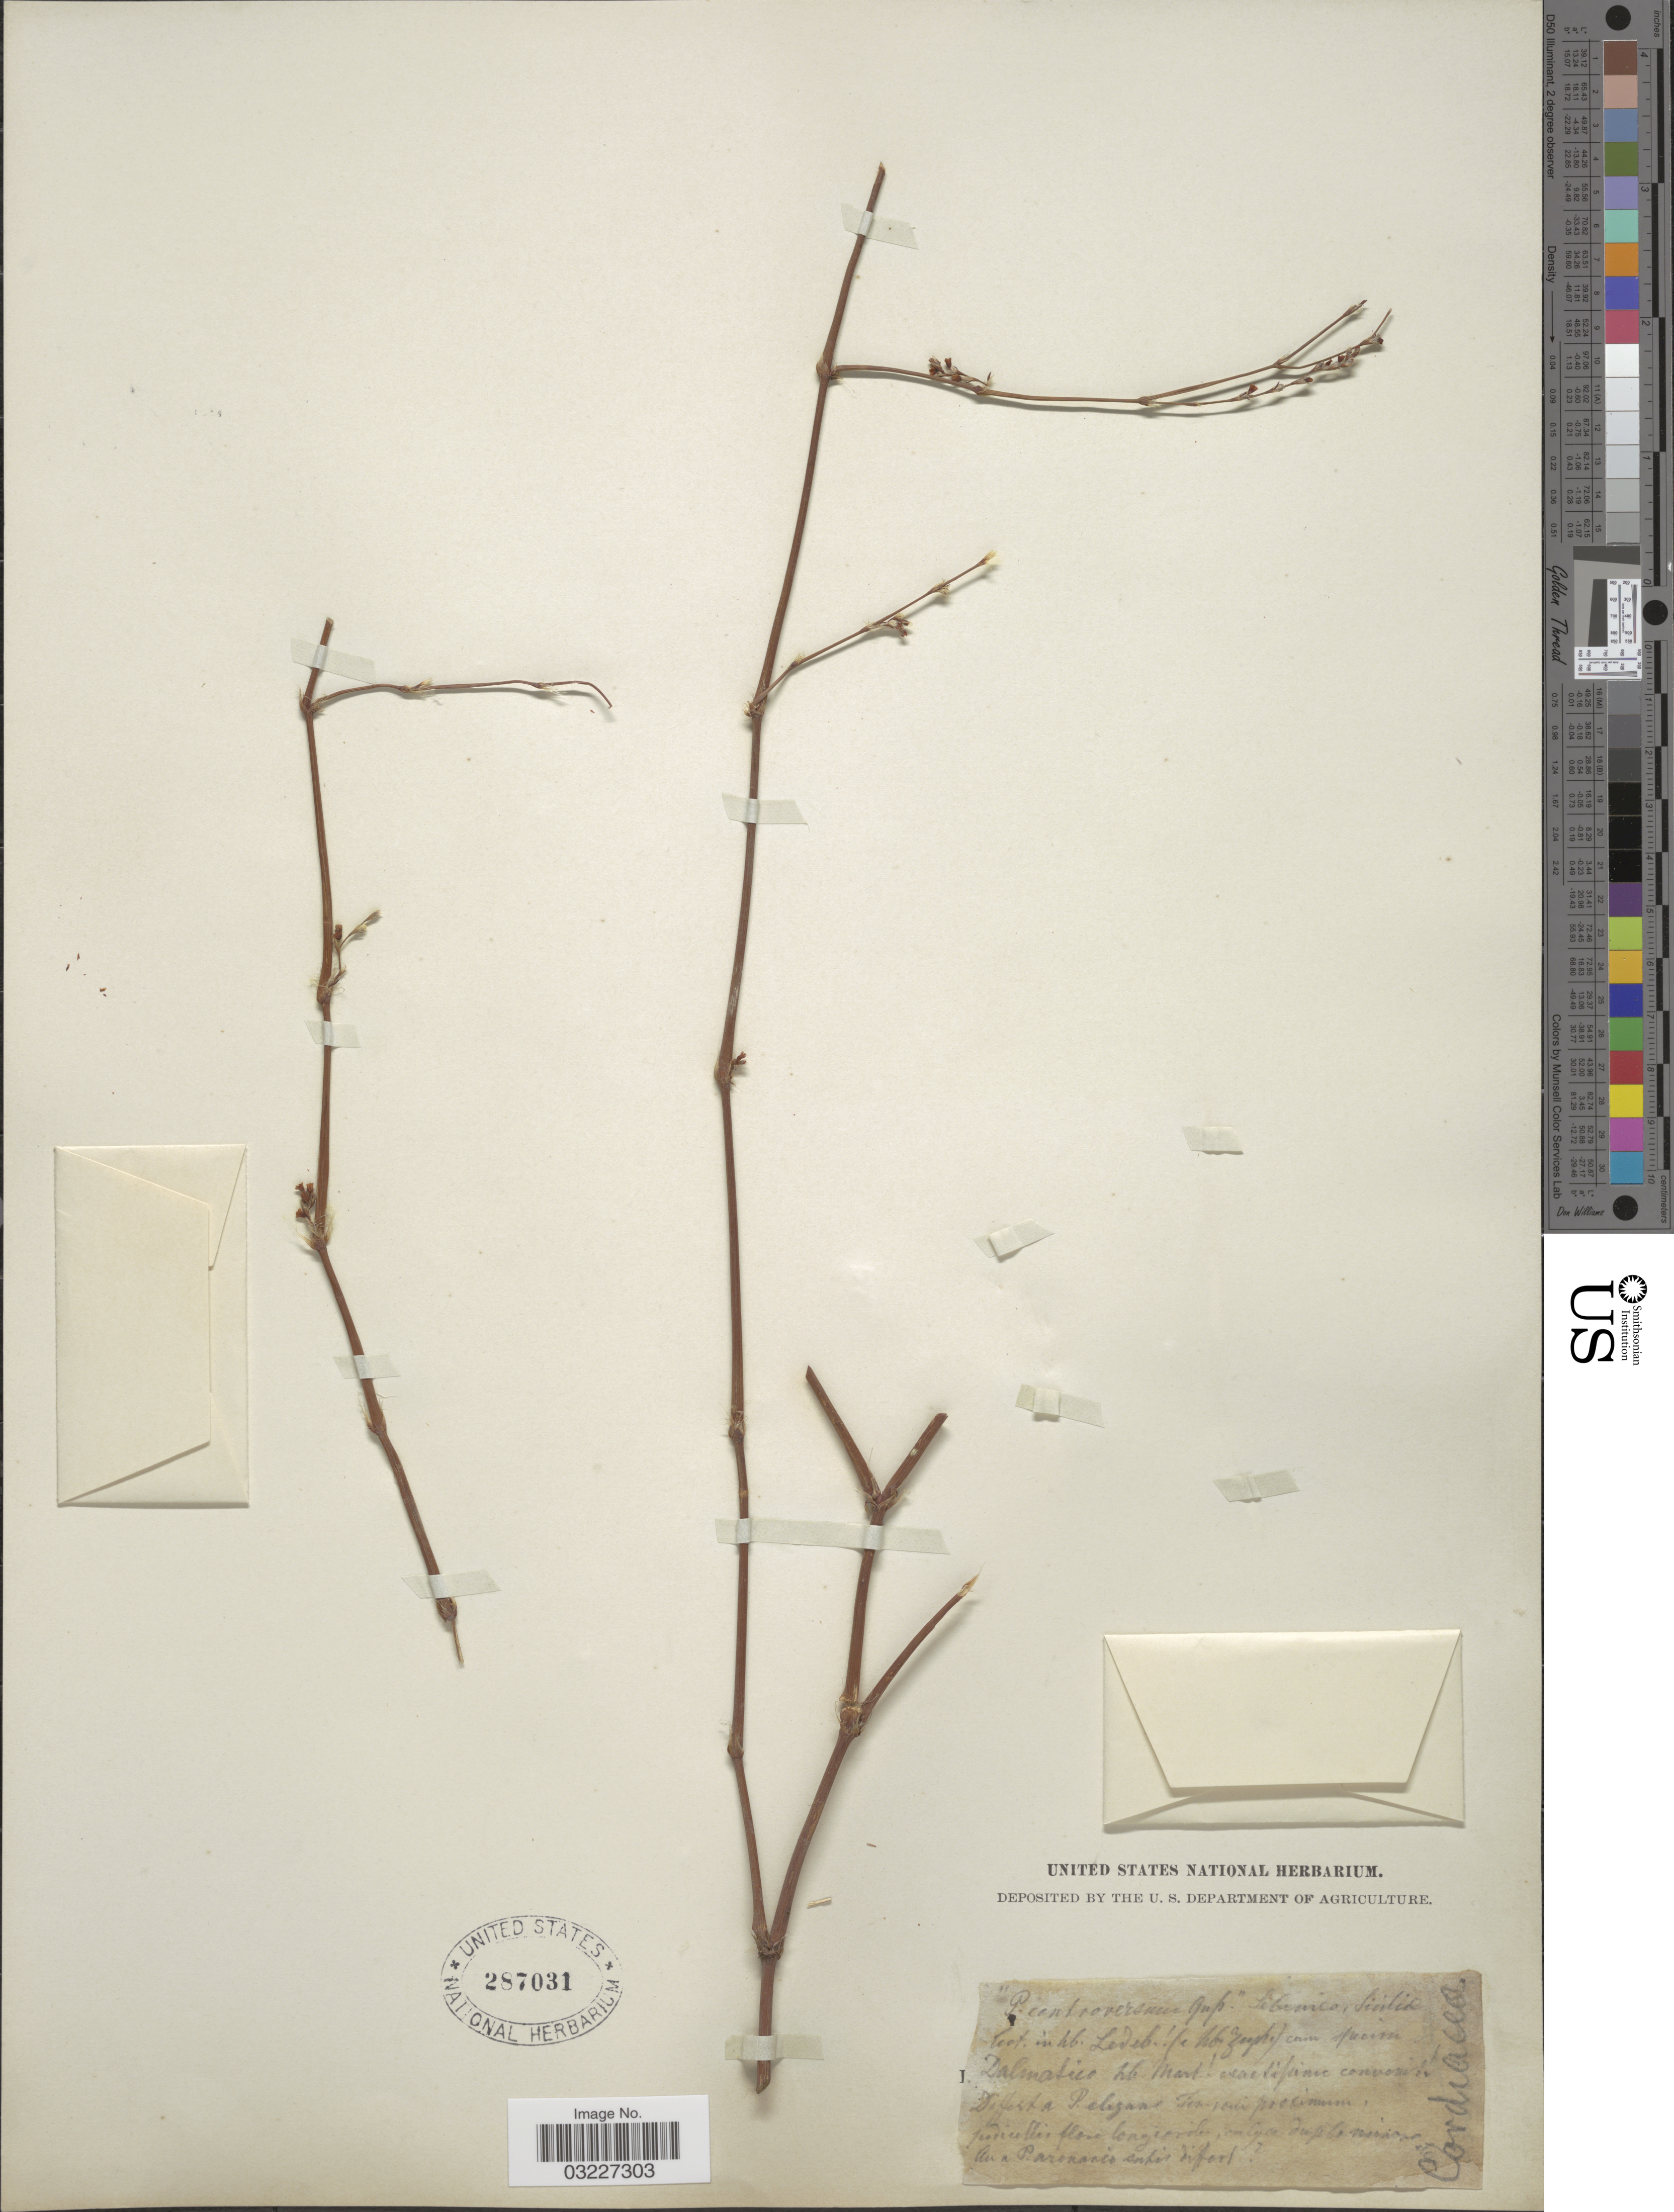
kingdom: Plantae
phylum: Tracheophyta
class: Magnoliopsida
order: Caryophyllales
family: Polygonaceae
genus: Polygonum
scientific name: Polygonum controversum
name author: Gussone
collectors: ex herb. United States National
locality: Sebenico[interpreted] Sicilie [illegible text].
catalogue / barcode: US 287031